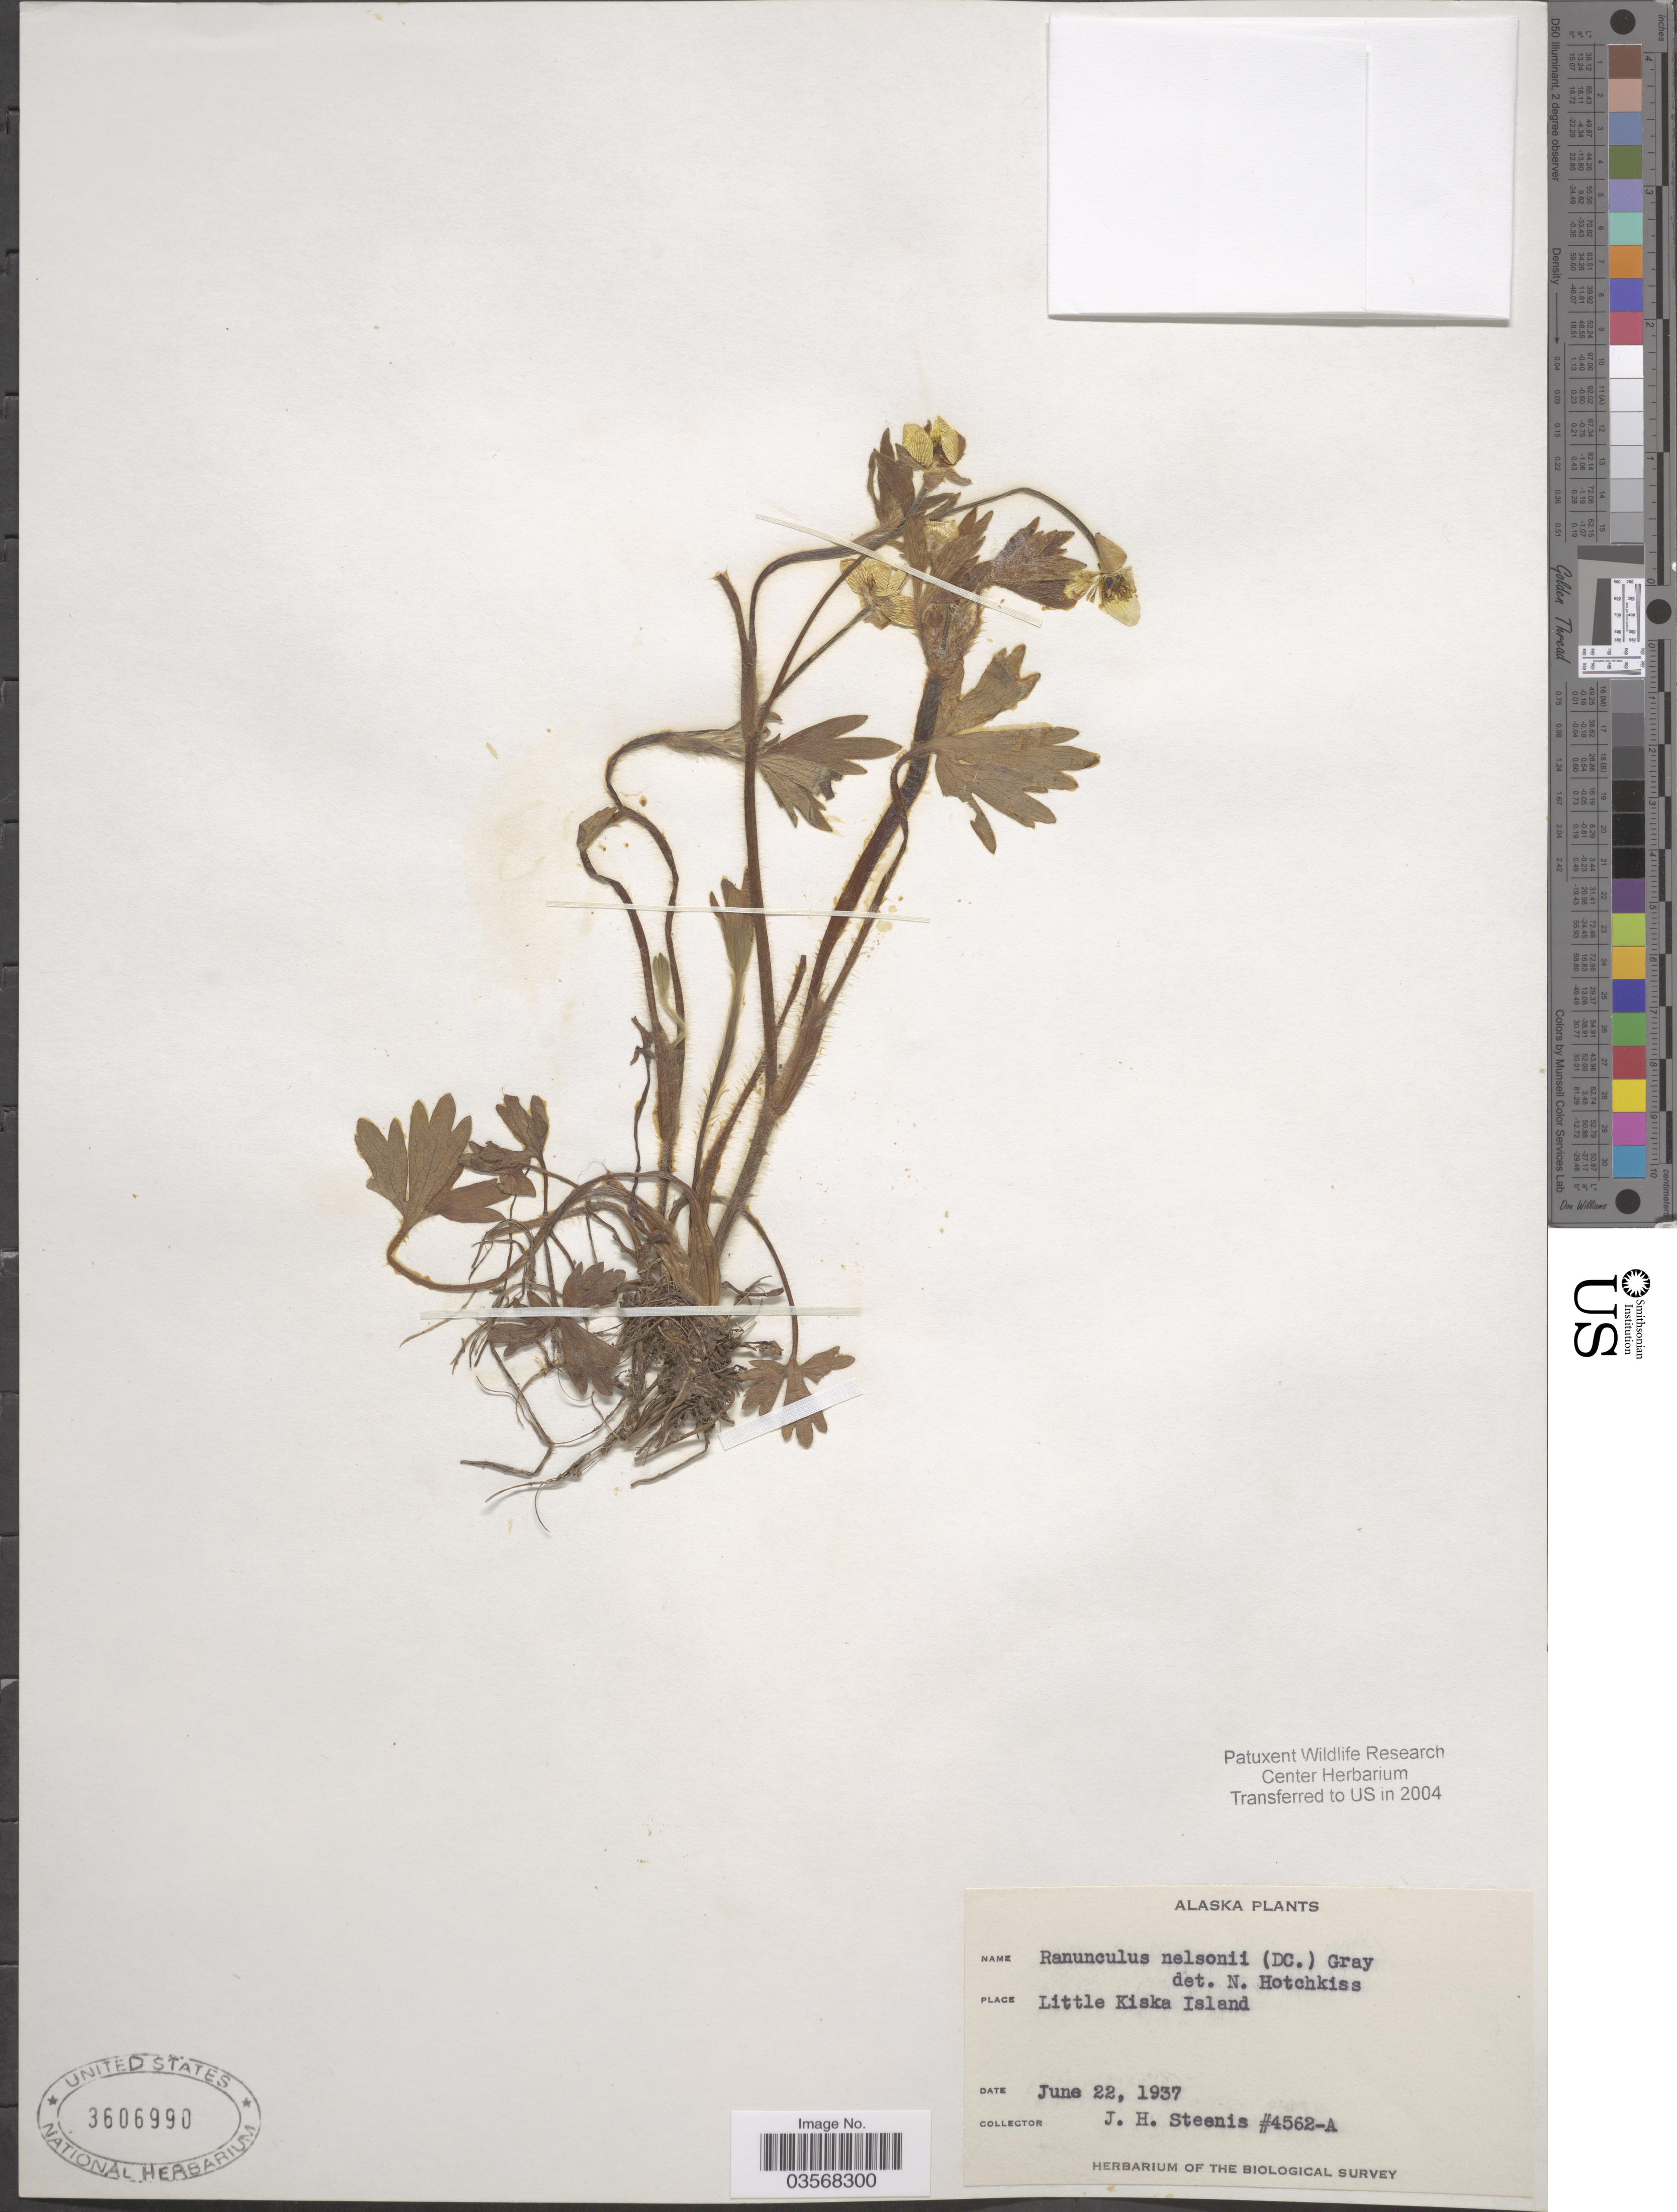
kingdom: Plantae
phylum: Tracheophyta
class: Magnoliopsida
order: Ranunculales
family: Ranunculaceae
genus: Ranunculus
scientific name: Ranunculus occidentalis var. nelsonii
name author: (DC.) L.D. Benson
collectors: J. H. Steenis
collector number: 4562-A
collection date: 1937-06-22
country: United States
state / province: Alaska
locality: Little Kiska Island.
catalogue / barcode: US 3606990